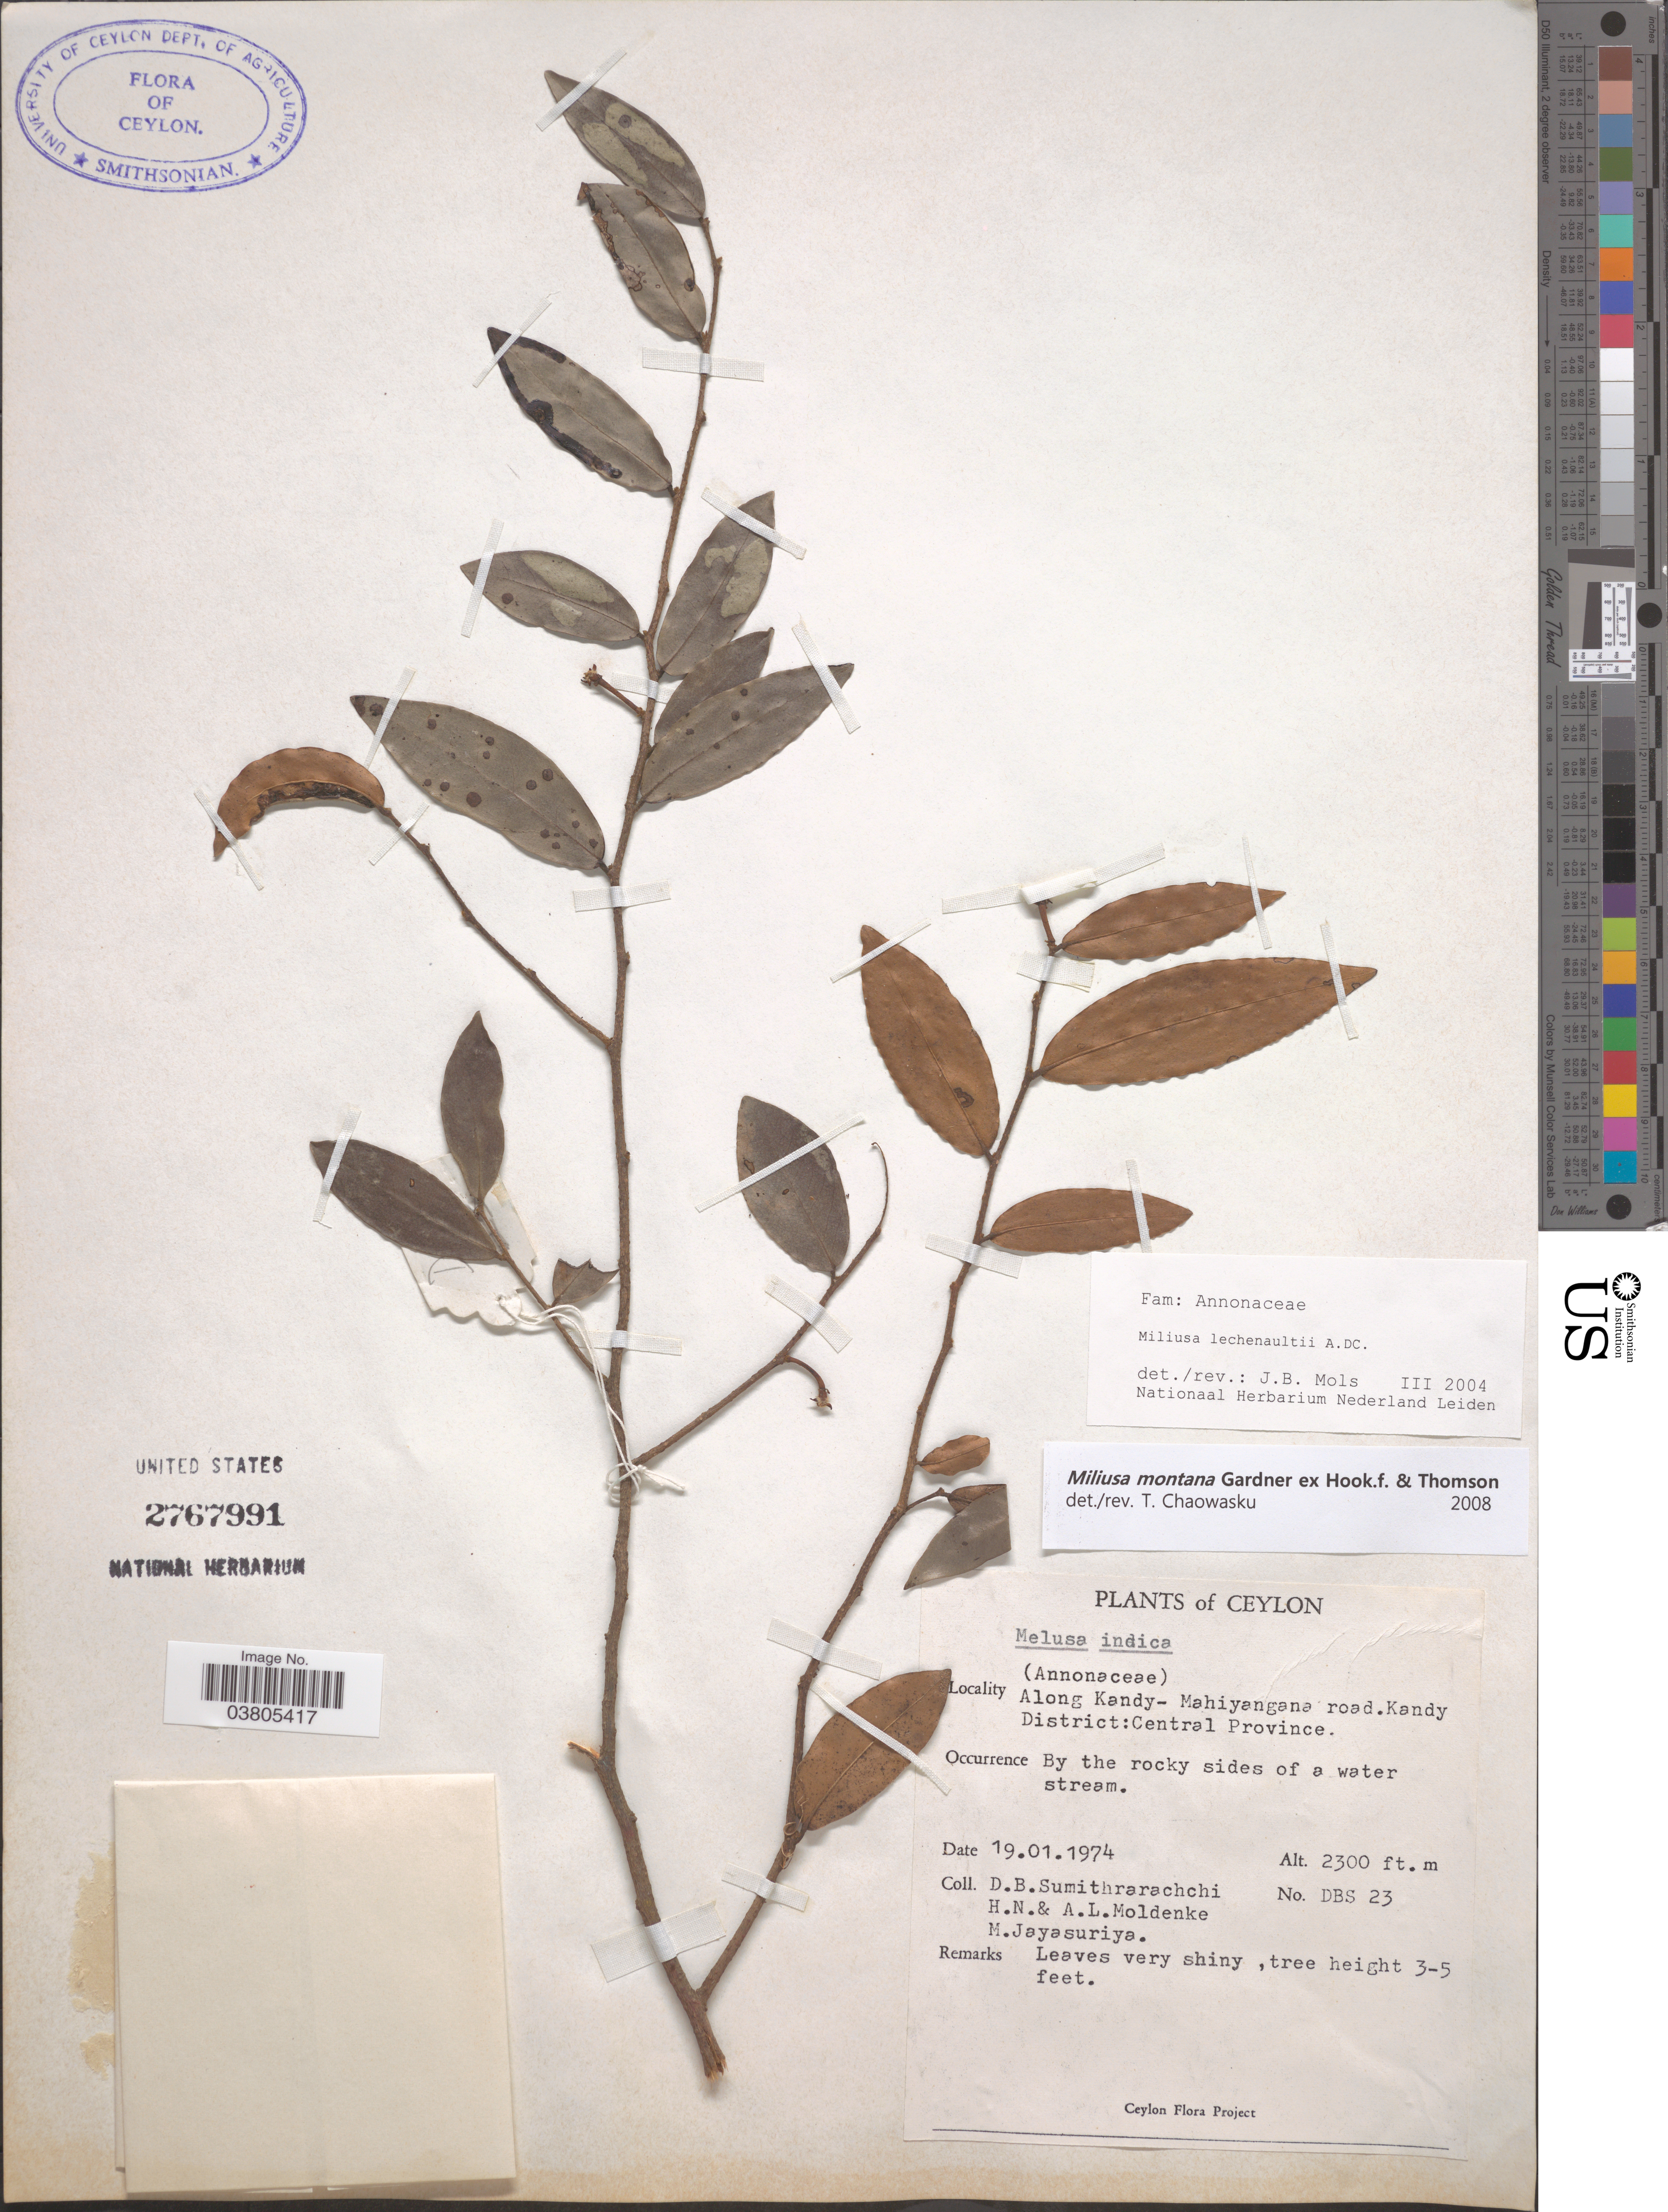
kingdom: Plantae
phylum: Tracheophyta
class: Magnoliopsida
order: Magnoliales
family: Annonaceae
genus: Miliusa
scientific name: Miliusa montana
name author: Gardner ex Hook. f. & Thomson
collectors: D. Sumithrarachchi, H. N. Moldenke, A. L. Moldenke & M. Jayasuriya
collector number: DBS23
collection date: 1974-01-19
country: Sri Lanka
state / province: Central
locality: Ceylon. Along Kandy - Mahiyangana road. Kandy District. By the rocky sides of a water stream.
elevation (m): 701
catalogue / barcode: US 2767991